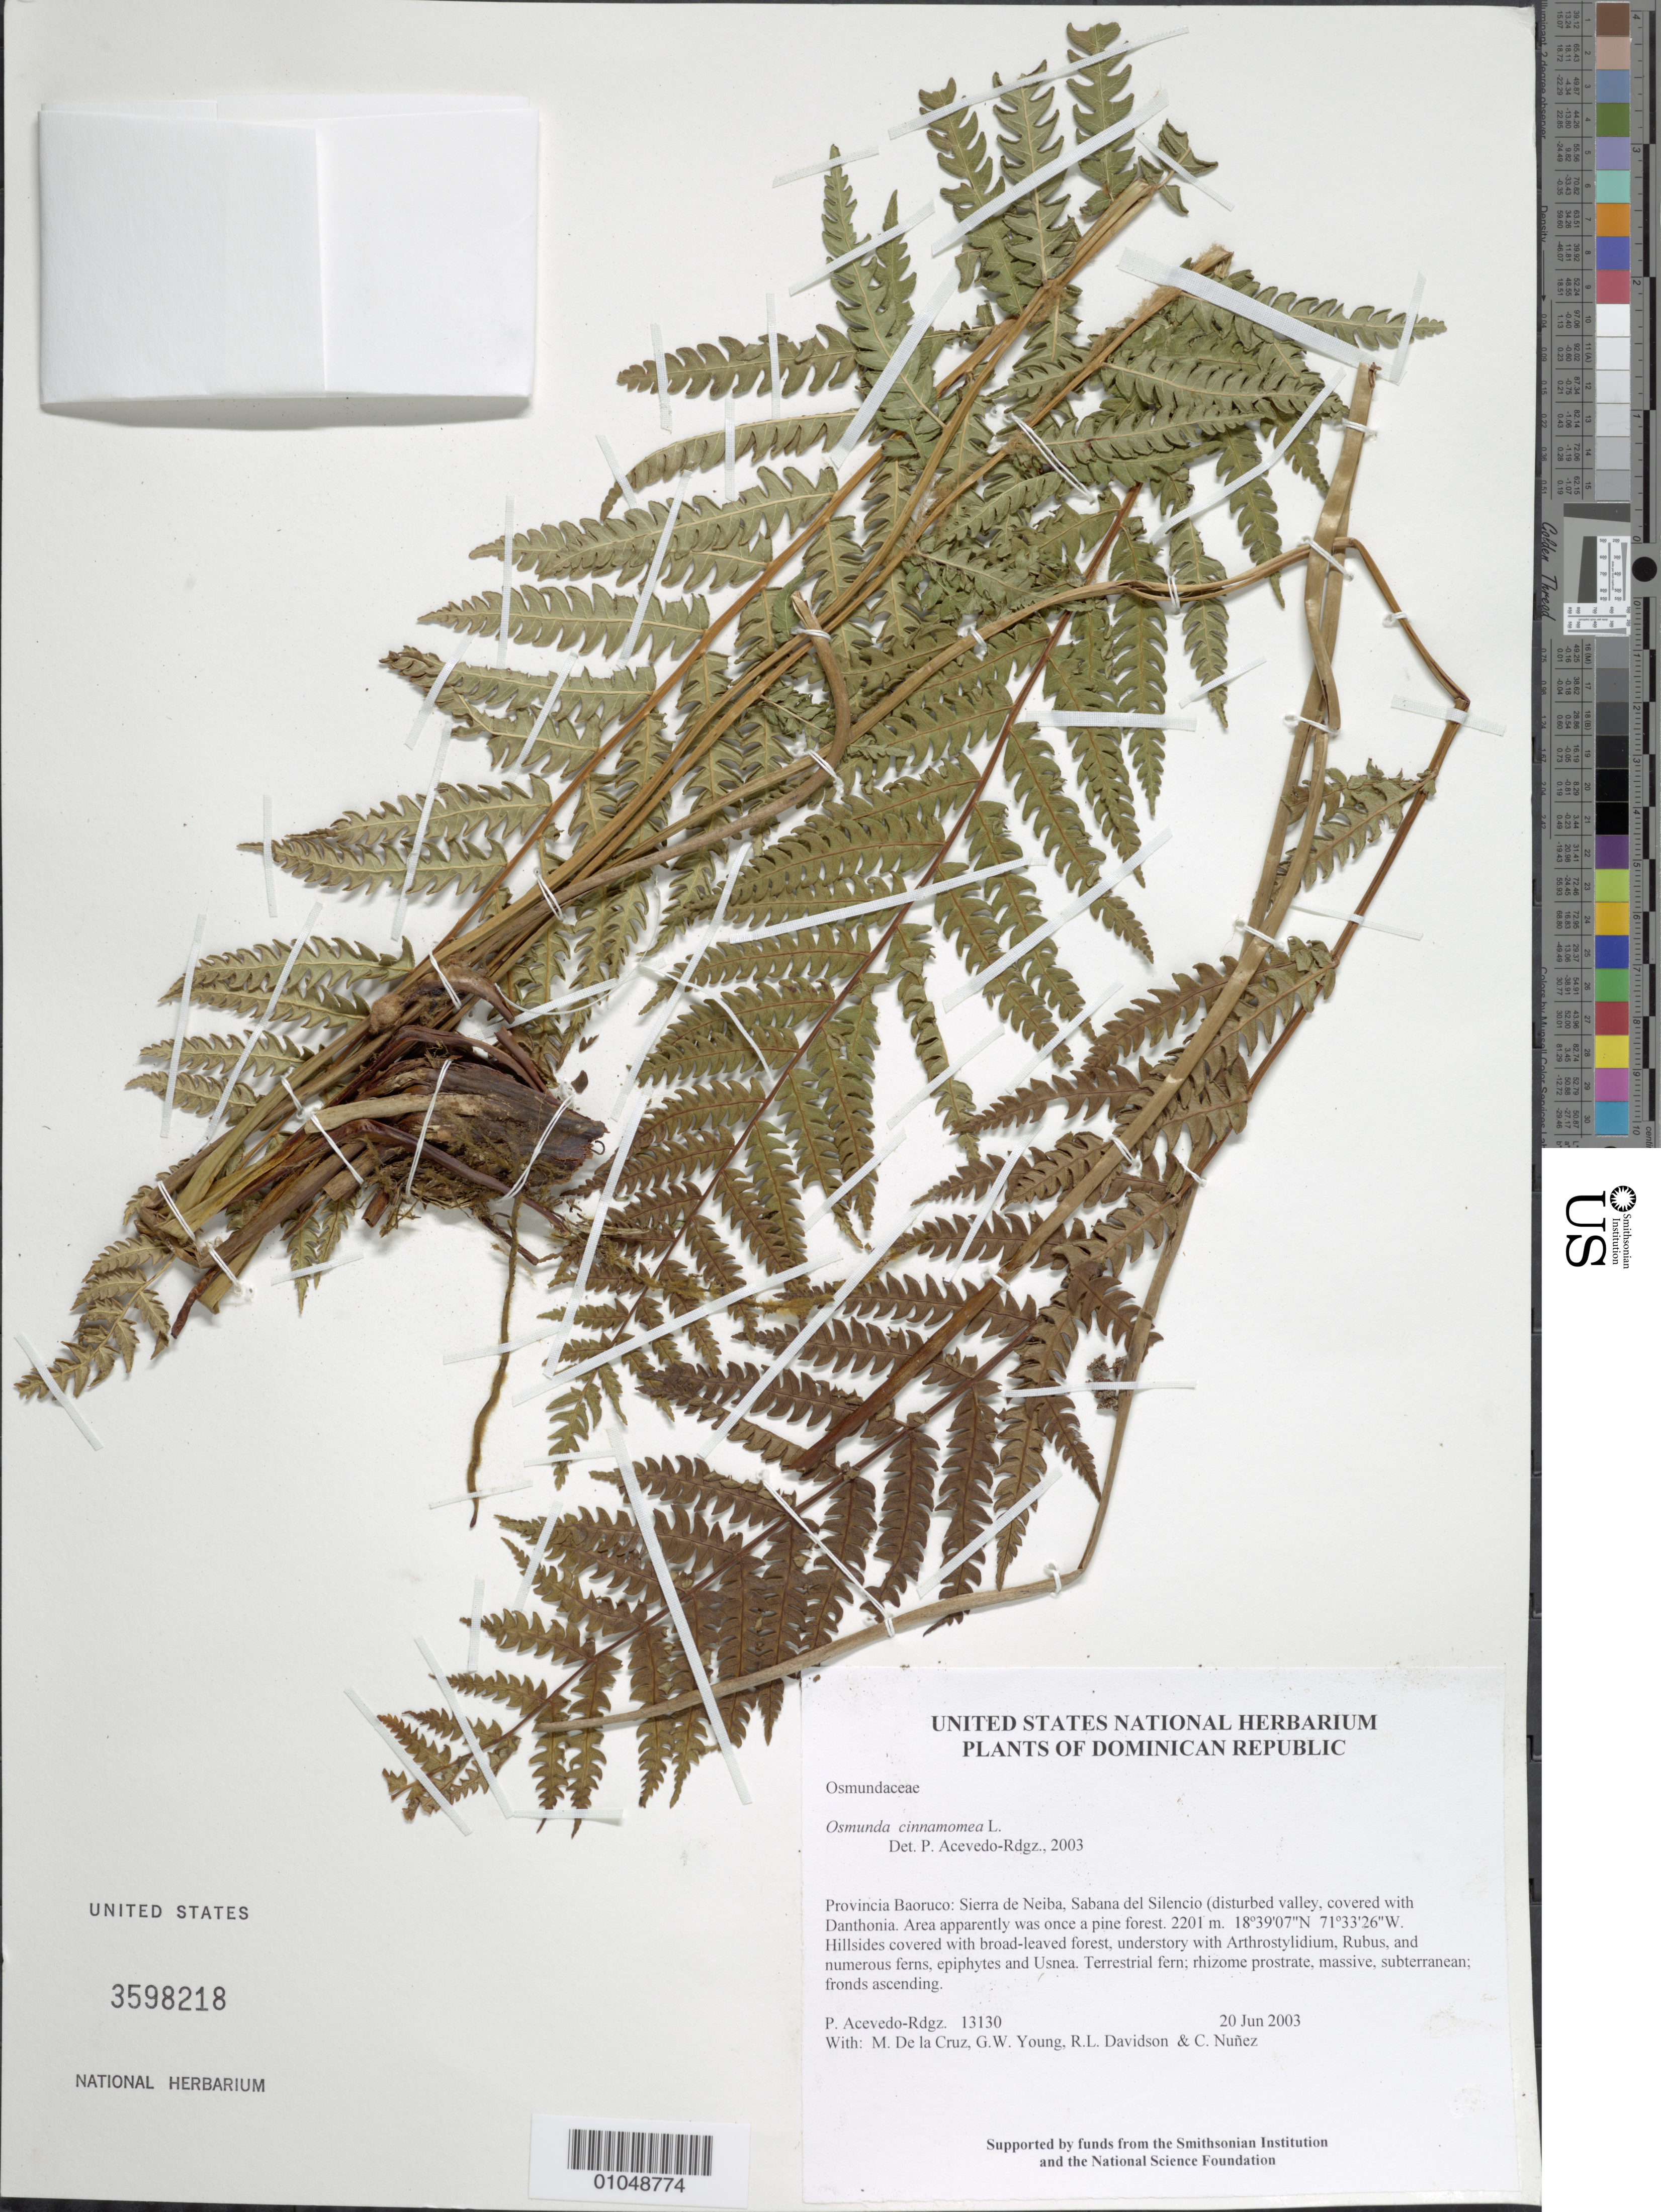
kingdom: Plantae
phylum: Tracheophyta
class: Polypodiopsida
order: Osmundales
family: Osmundaceae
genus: Osmundastrum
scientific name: Osmundastrum cinnamomeum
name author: (L.) C. Presl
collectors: P. Acevedo-Rodr., M. de la Cruz, J. Rawlins, G. Young, R. Davidson & C. Nunez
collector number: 13130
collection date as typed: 20 Jun 2003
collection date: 2003-06-20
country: Dominican Republic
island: Hispaniola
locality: Provincia Baoruco: Sierra de Neiba, Sabana del Silencio (disturbed valley, covered with Danthonia. Area apparently was once a pine forest.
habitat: Hillsides covered with broad-leaved forest, understory with Arthrostylidium, Rubus, and numerous ferns, epiphytes and Usnea.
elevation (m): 2201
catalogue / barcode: US 3598218